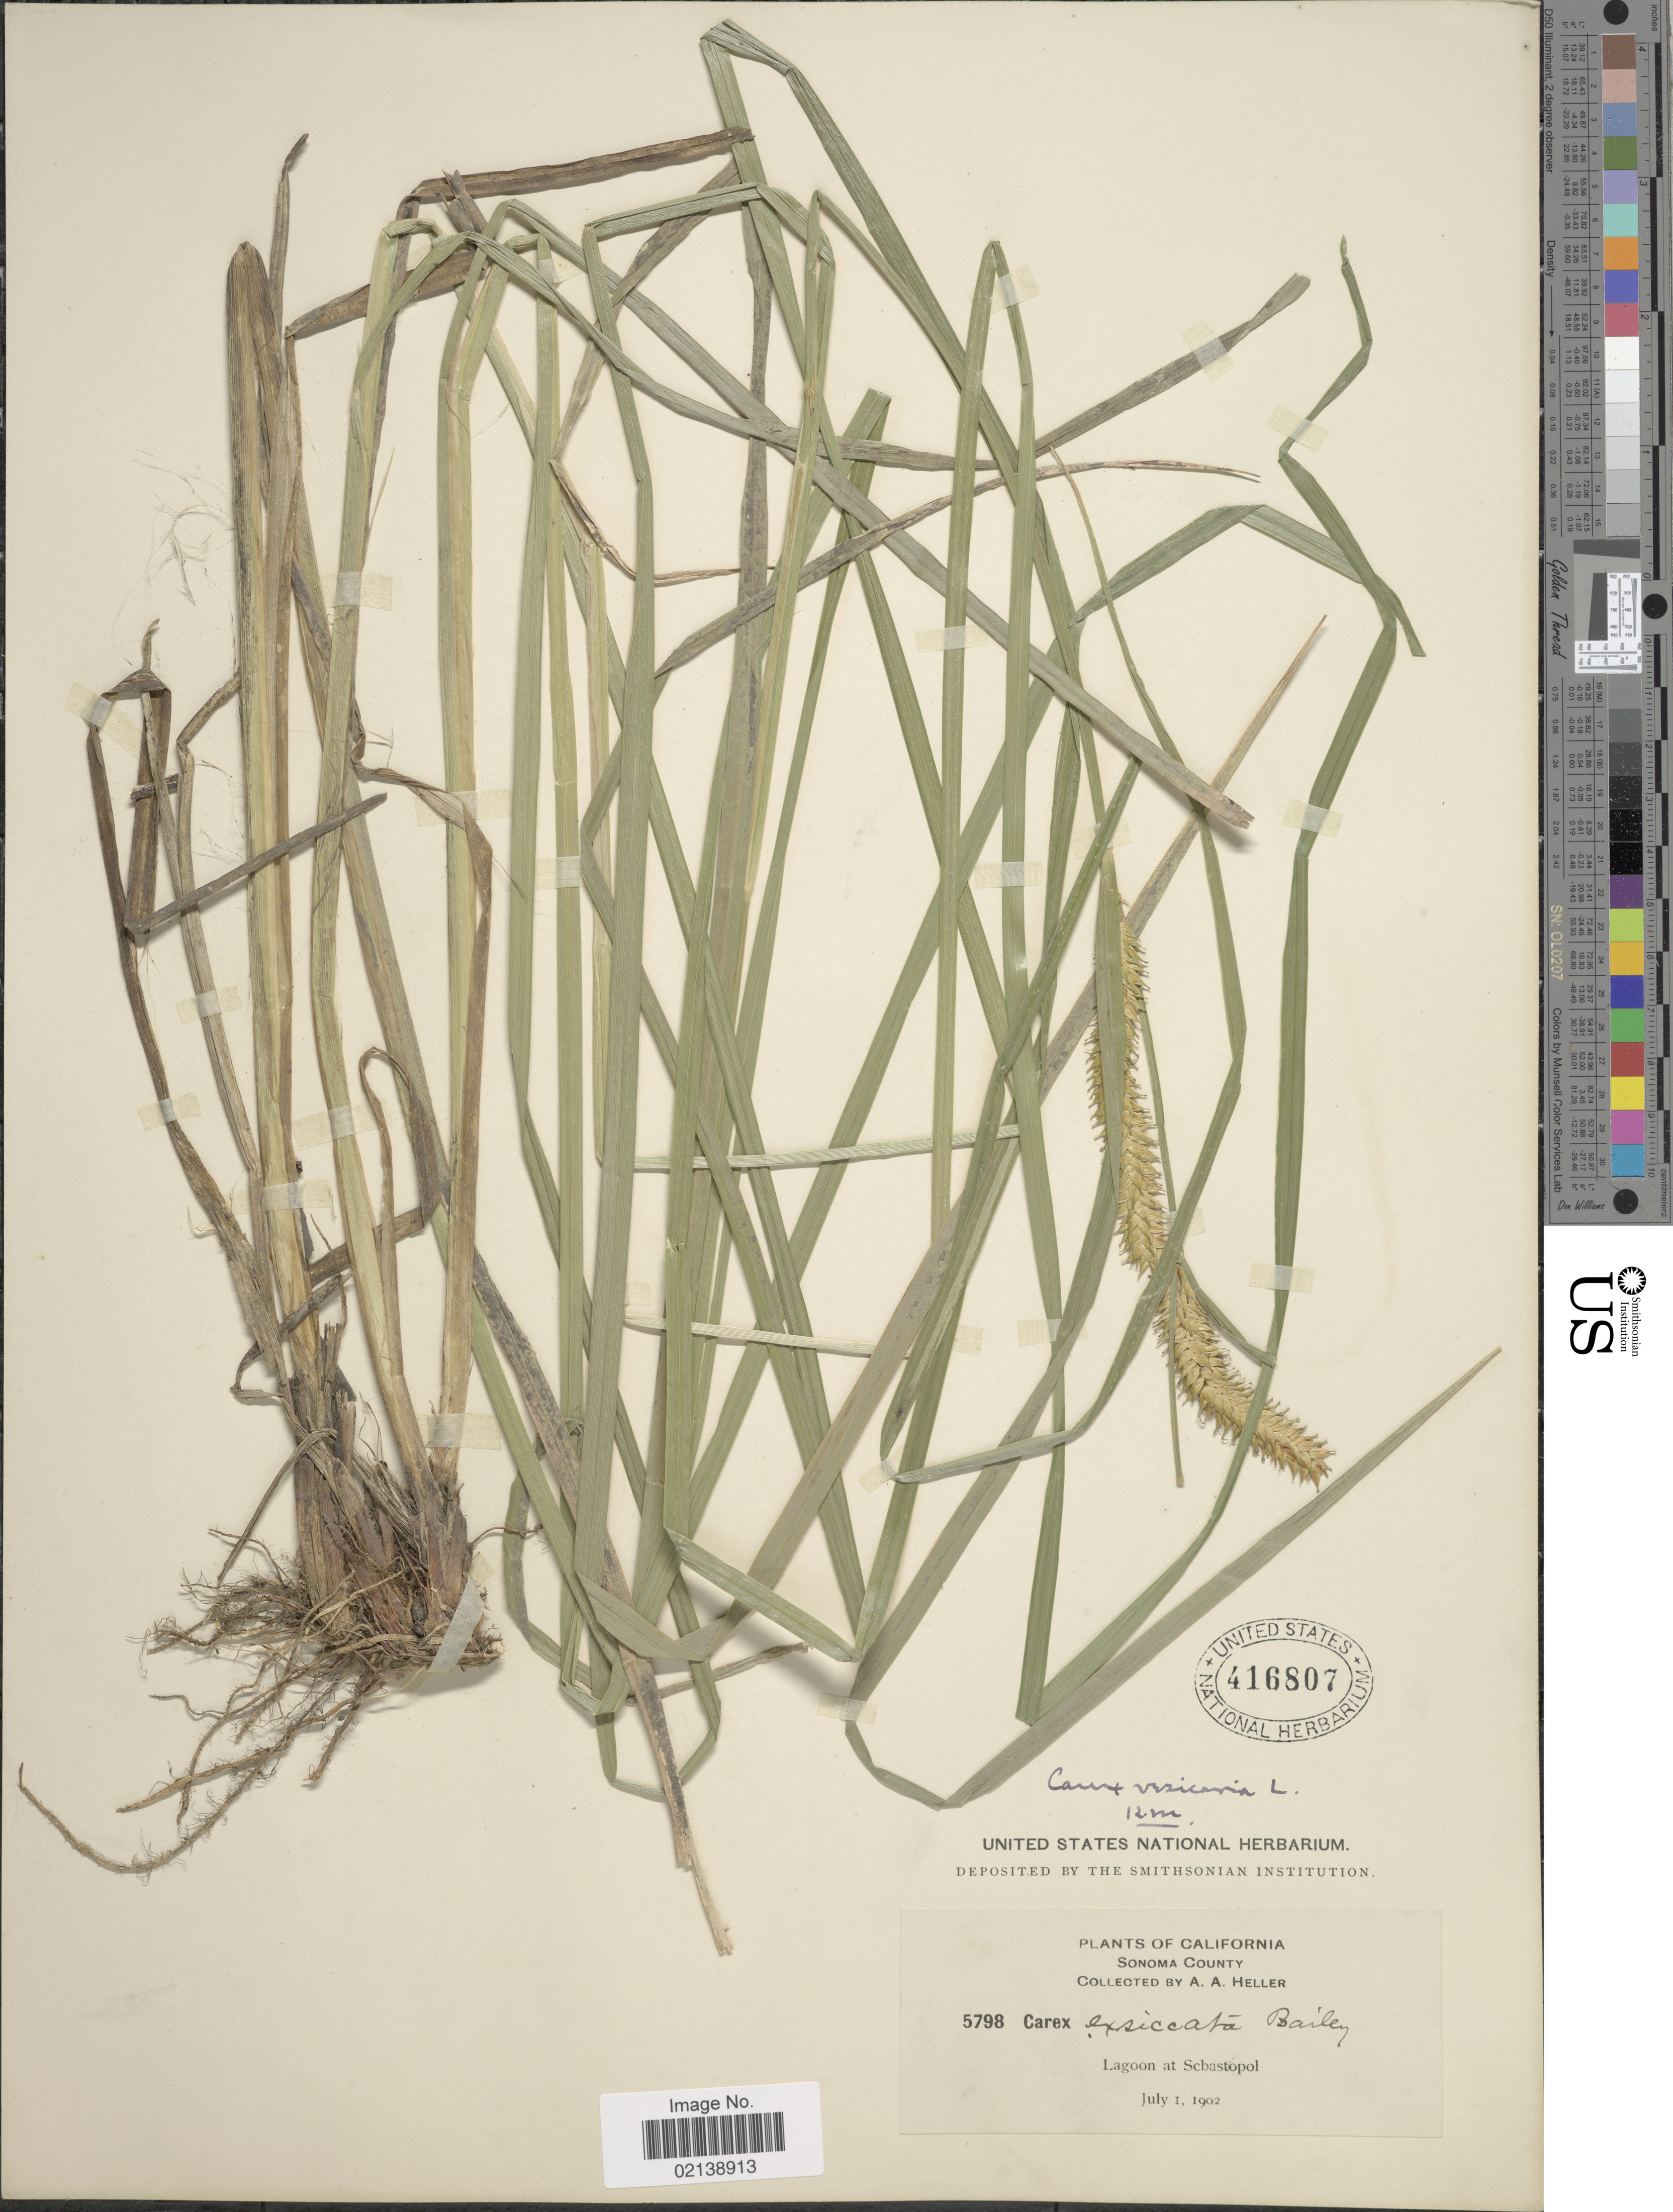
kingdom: Plantae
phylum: Tracheophyta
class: Liliopsida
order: Poales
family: Cyperaceae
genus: Carex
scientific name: Carex vesicaria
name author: L.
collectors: A. A. Heller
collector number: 5798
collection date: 1902-07-01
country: United States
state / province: California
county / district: Sonoma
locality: Sonoma County, Lagoon at Sebastopol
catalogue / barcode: US 416807